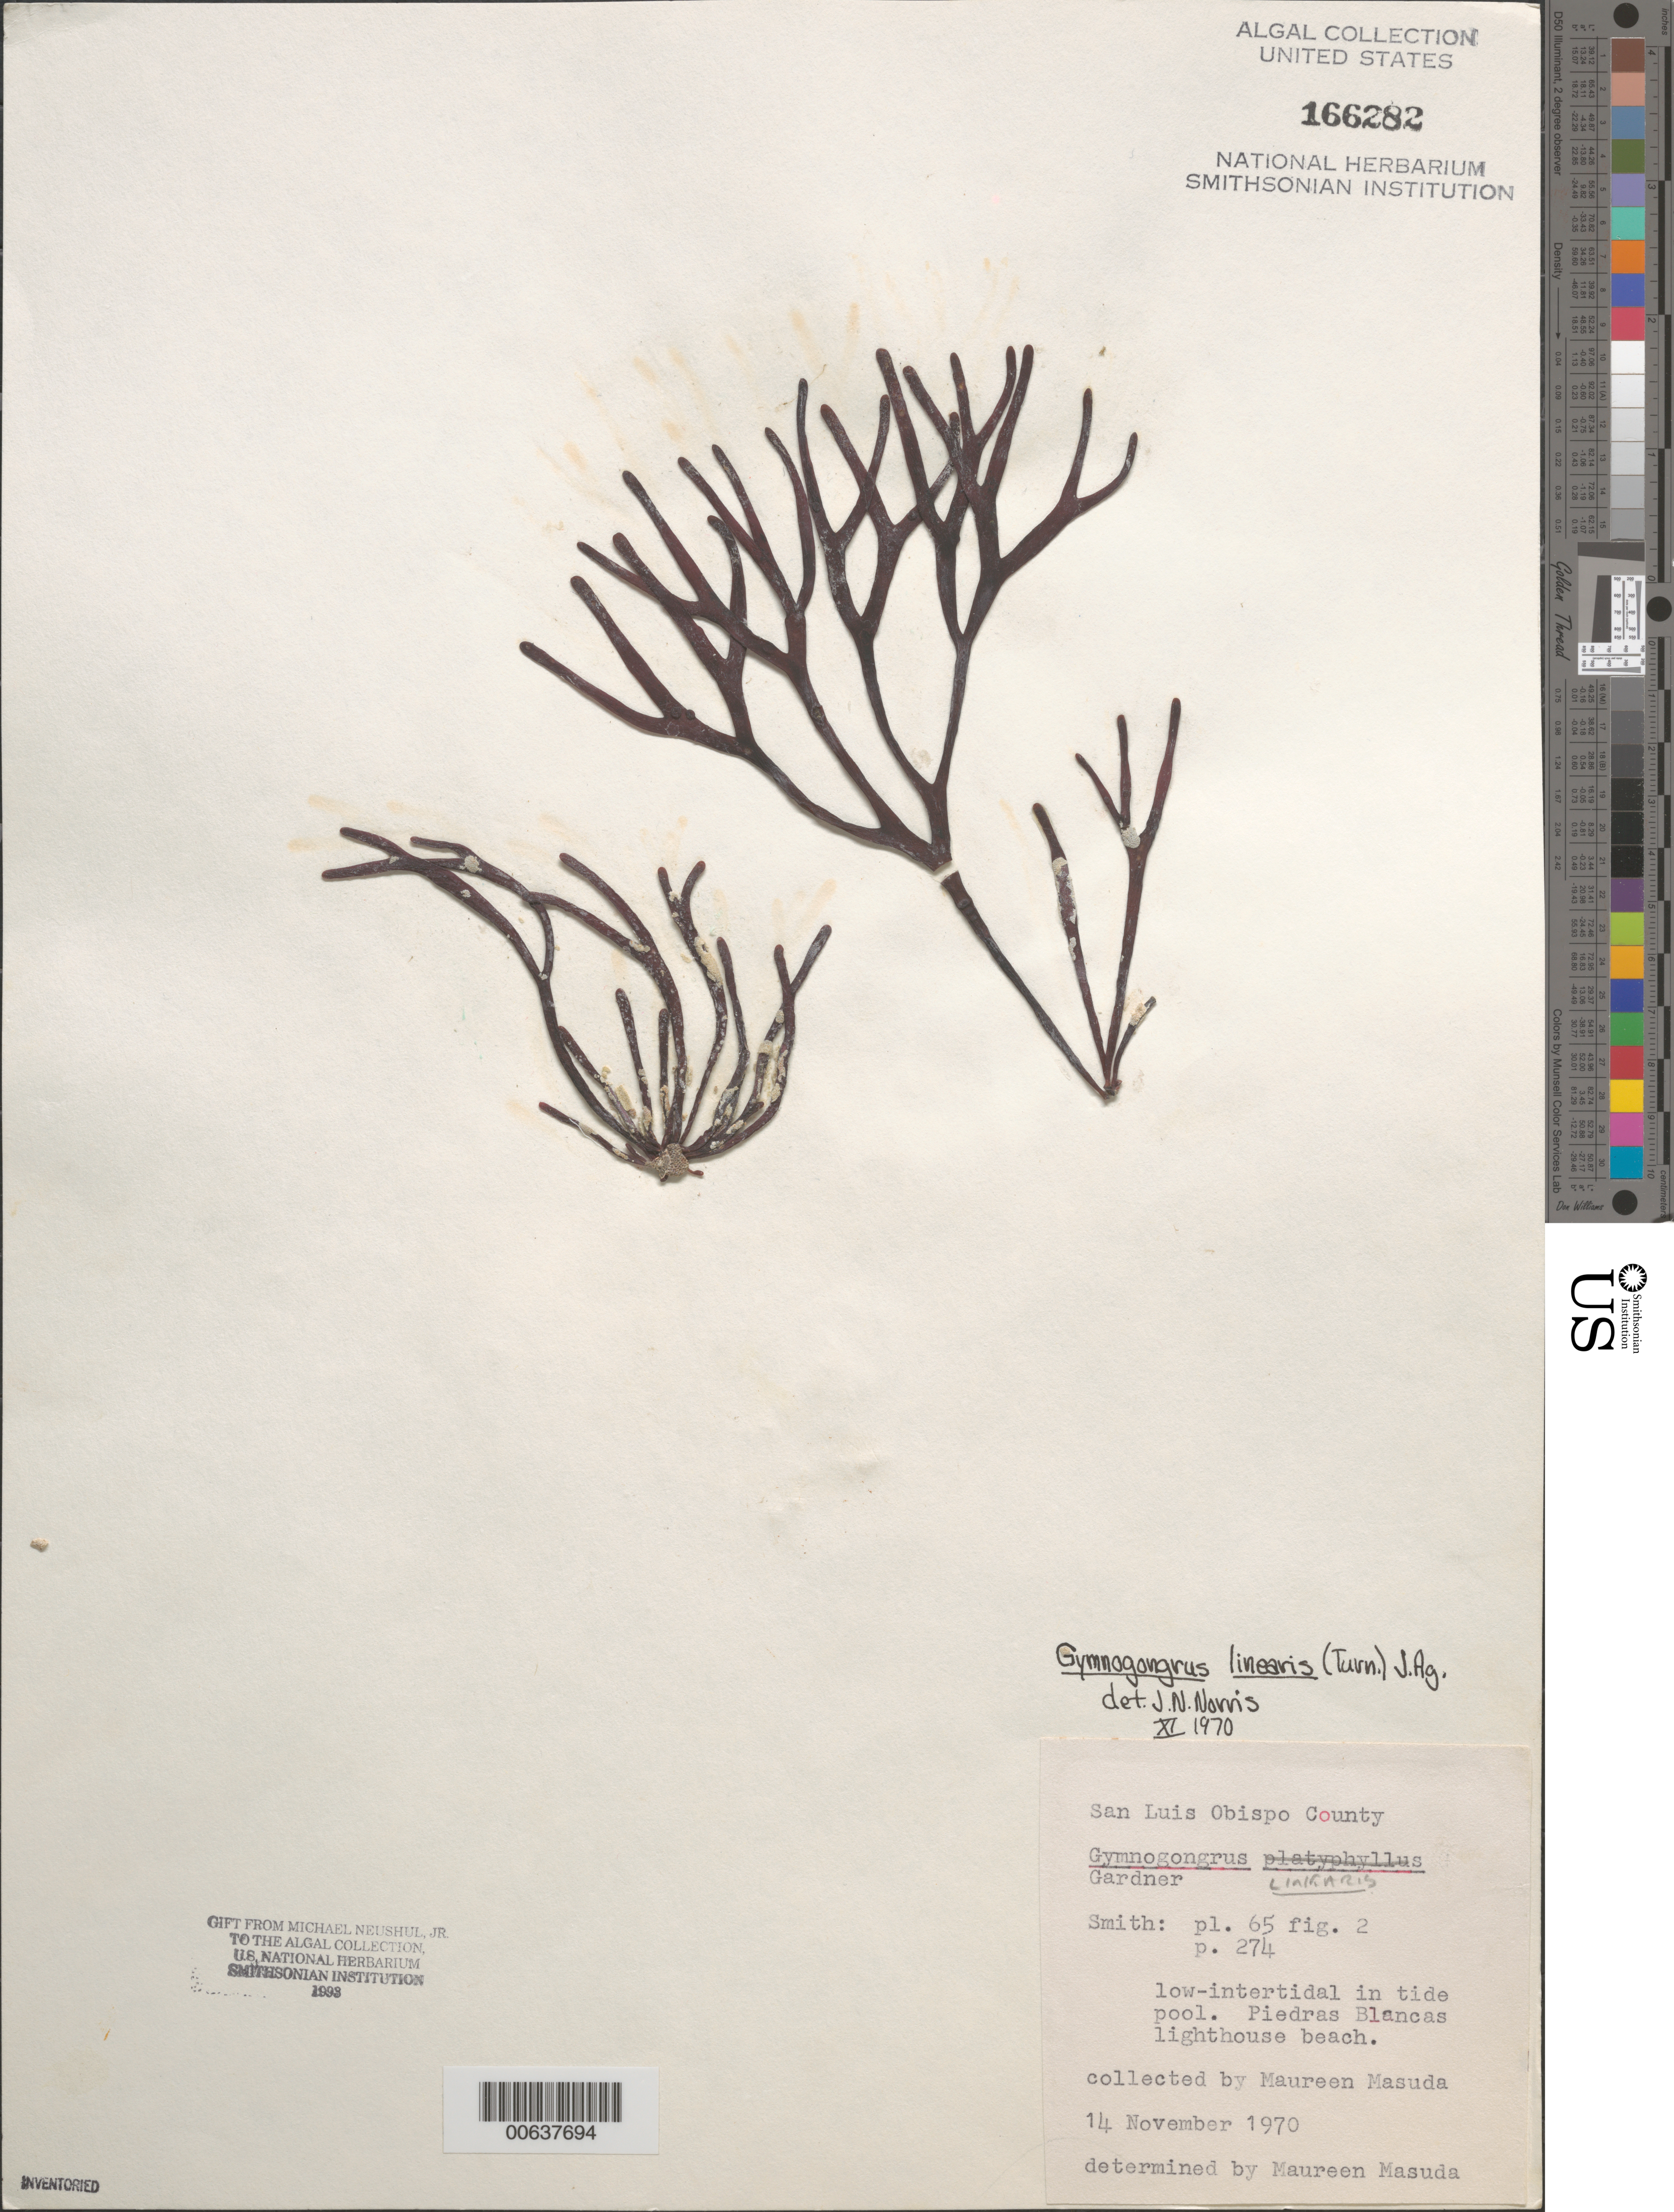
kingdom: Plantae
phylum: Rhodophyta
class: Florideophyceae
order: Gigartinales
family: Phyllophoraceae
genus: Ahnfeltiopsis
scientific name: Ahnfeltiopsis linearis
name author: (C. Agardh) P.C. Silva & DeCew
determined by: Algae name updating Project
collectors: M. Masuda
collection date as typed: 14 Nov 1970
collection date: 1970-11-14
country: United States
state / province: California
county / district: San Luis Obispo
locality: Piedras Blancas lighthouse beach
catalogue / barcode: US 166282